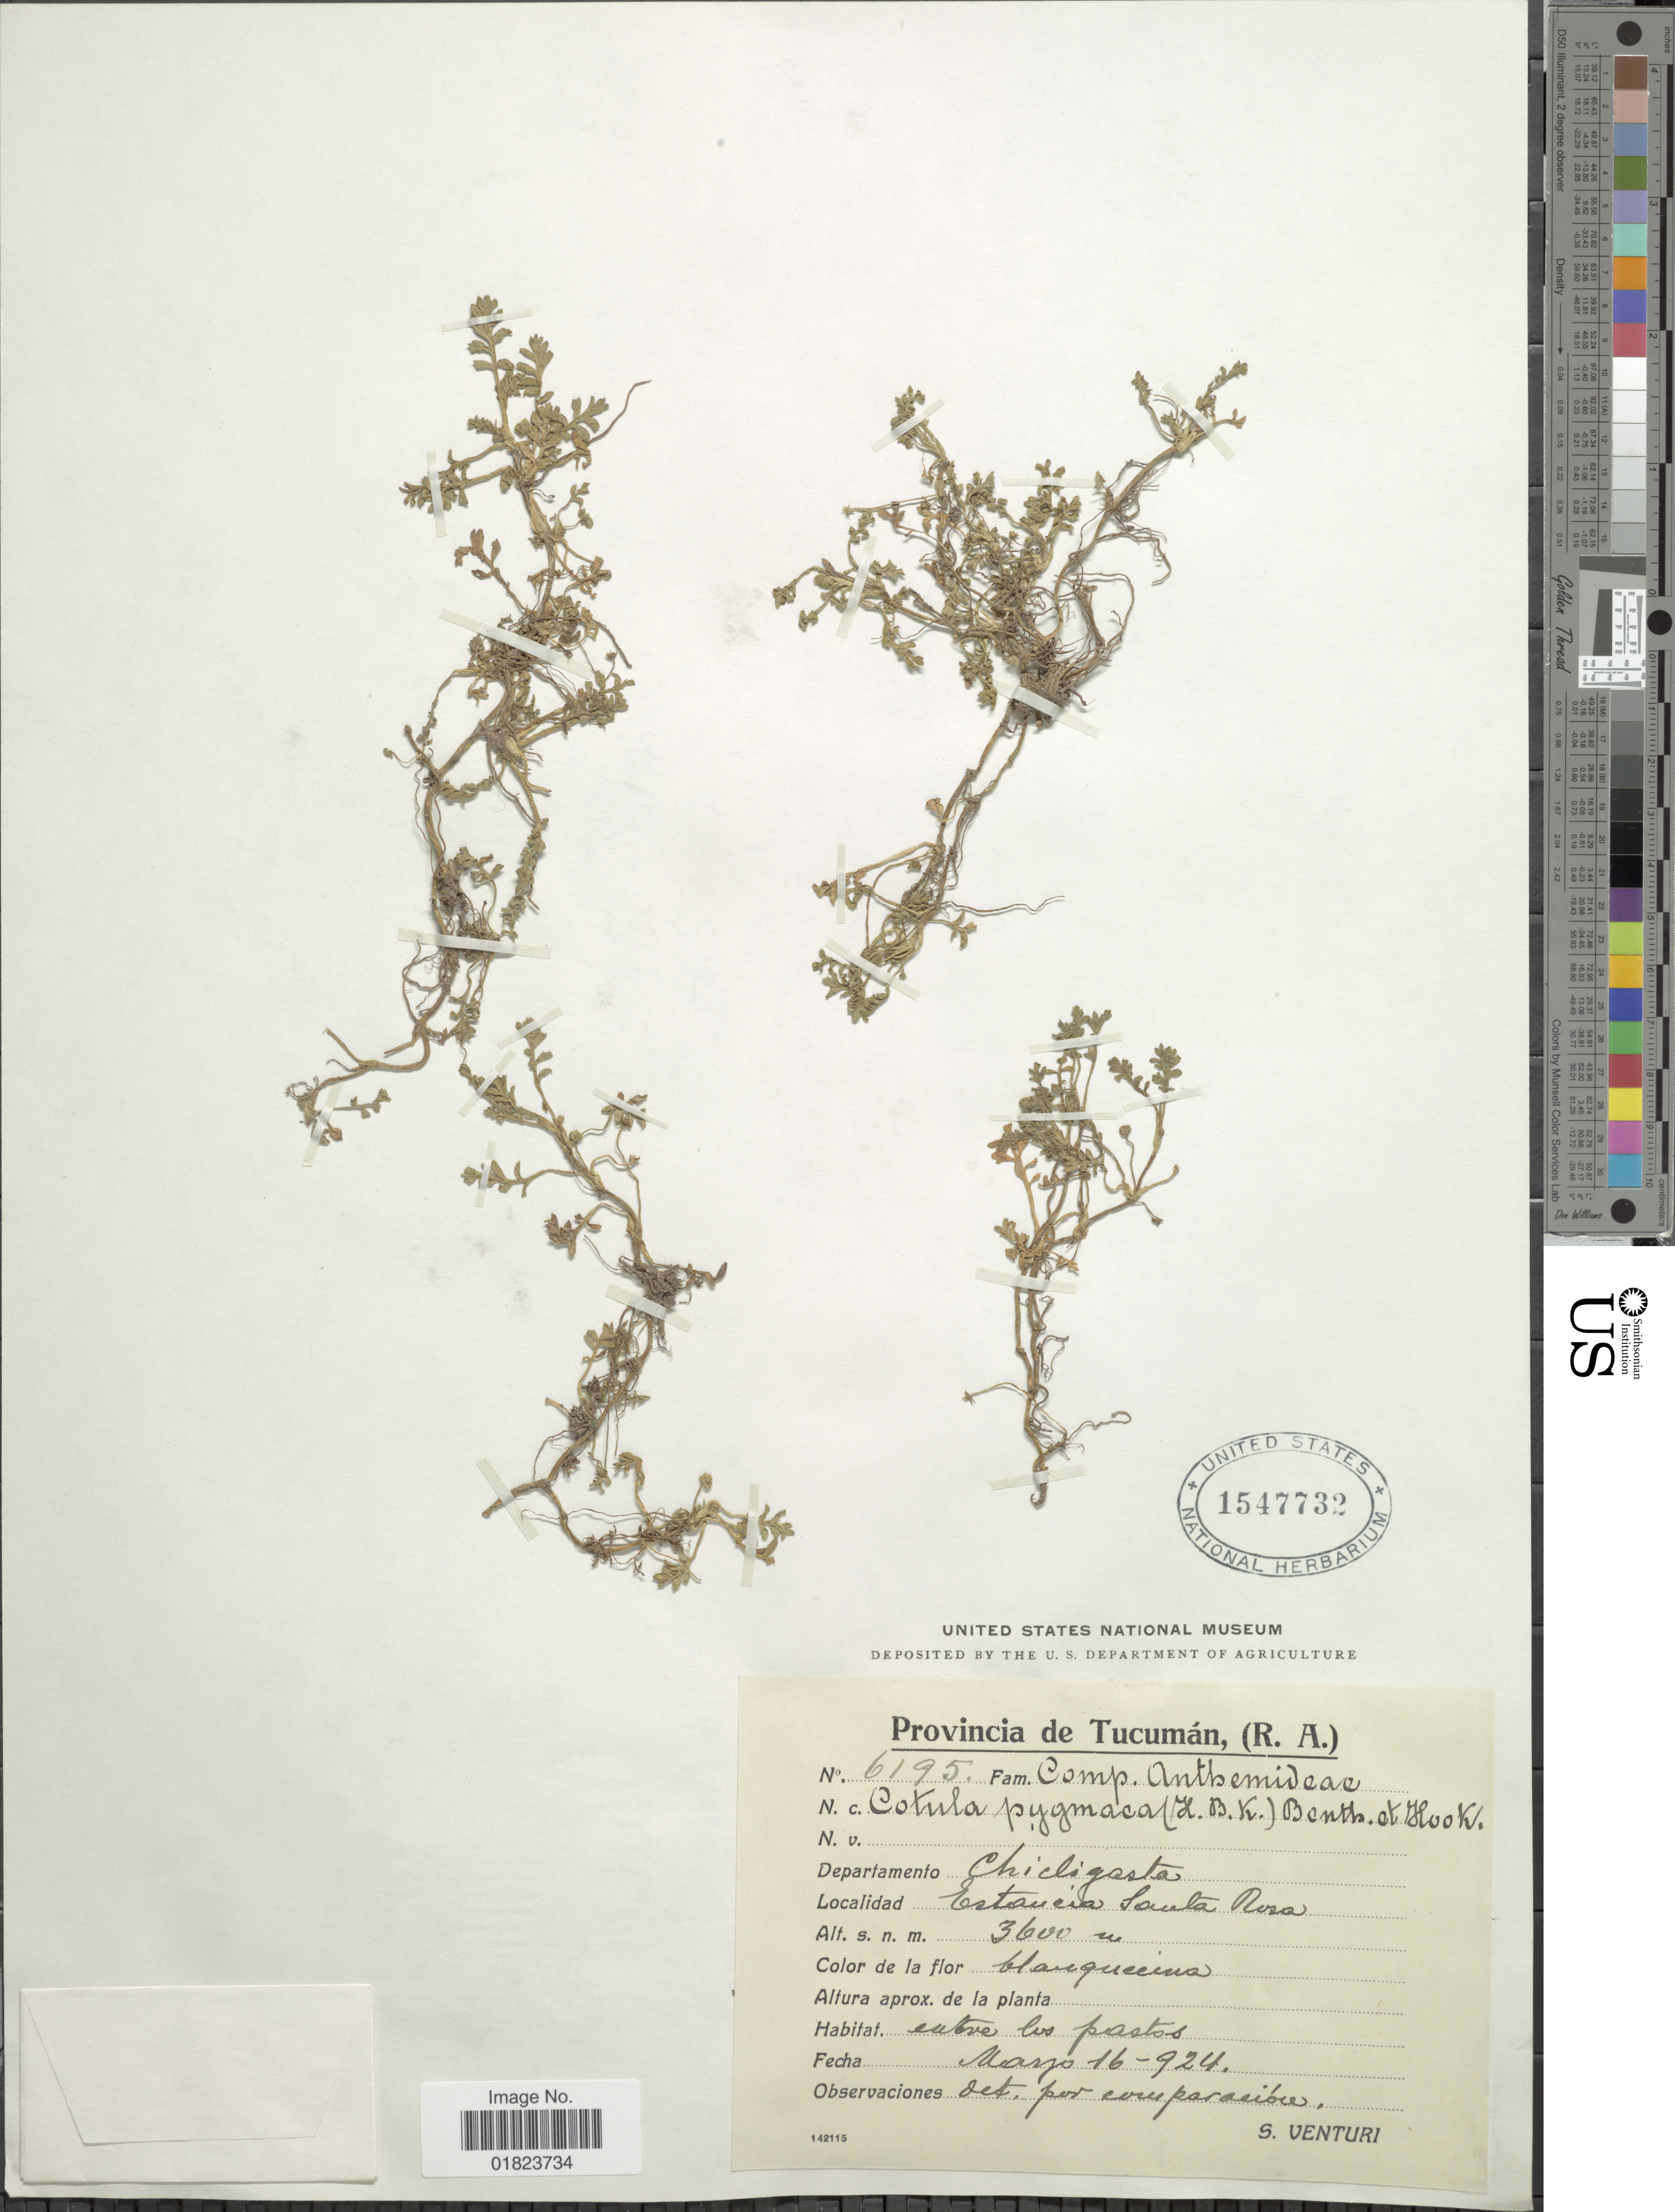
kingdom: Plantae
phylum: Tracheophyta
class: Magnoliopsida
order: Asterales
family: Asteraceae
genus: Cotula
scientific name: Cotula minuta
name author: G. Forst.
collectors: S. Venturi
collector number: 6195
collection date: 1924-03-16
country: Argentina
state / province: Tucuman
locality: Provincia de Tucuman (R. A. ). Departamento Chiclagasta, Estancia Santa Rosa.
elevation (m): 3600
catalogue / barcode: US 1547732